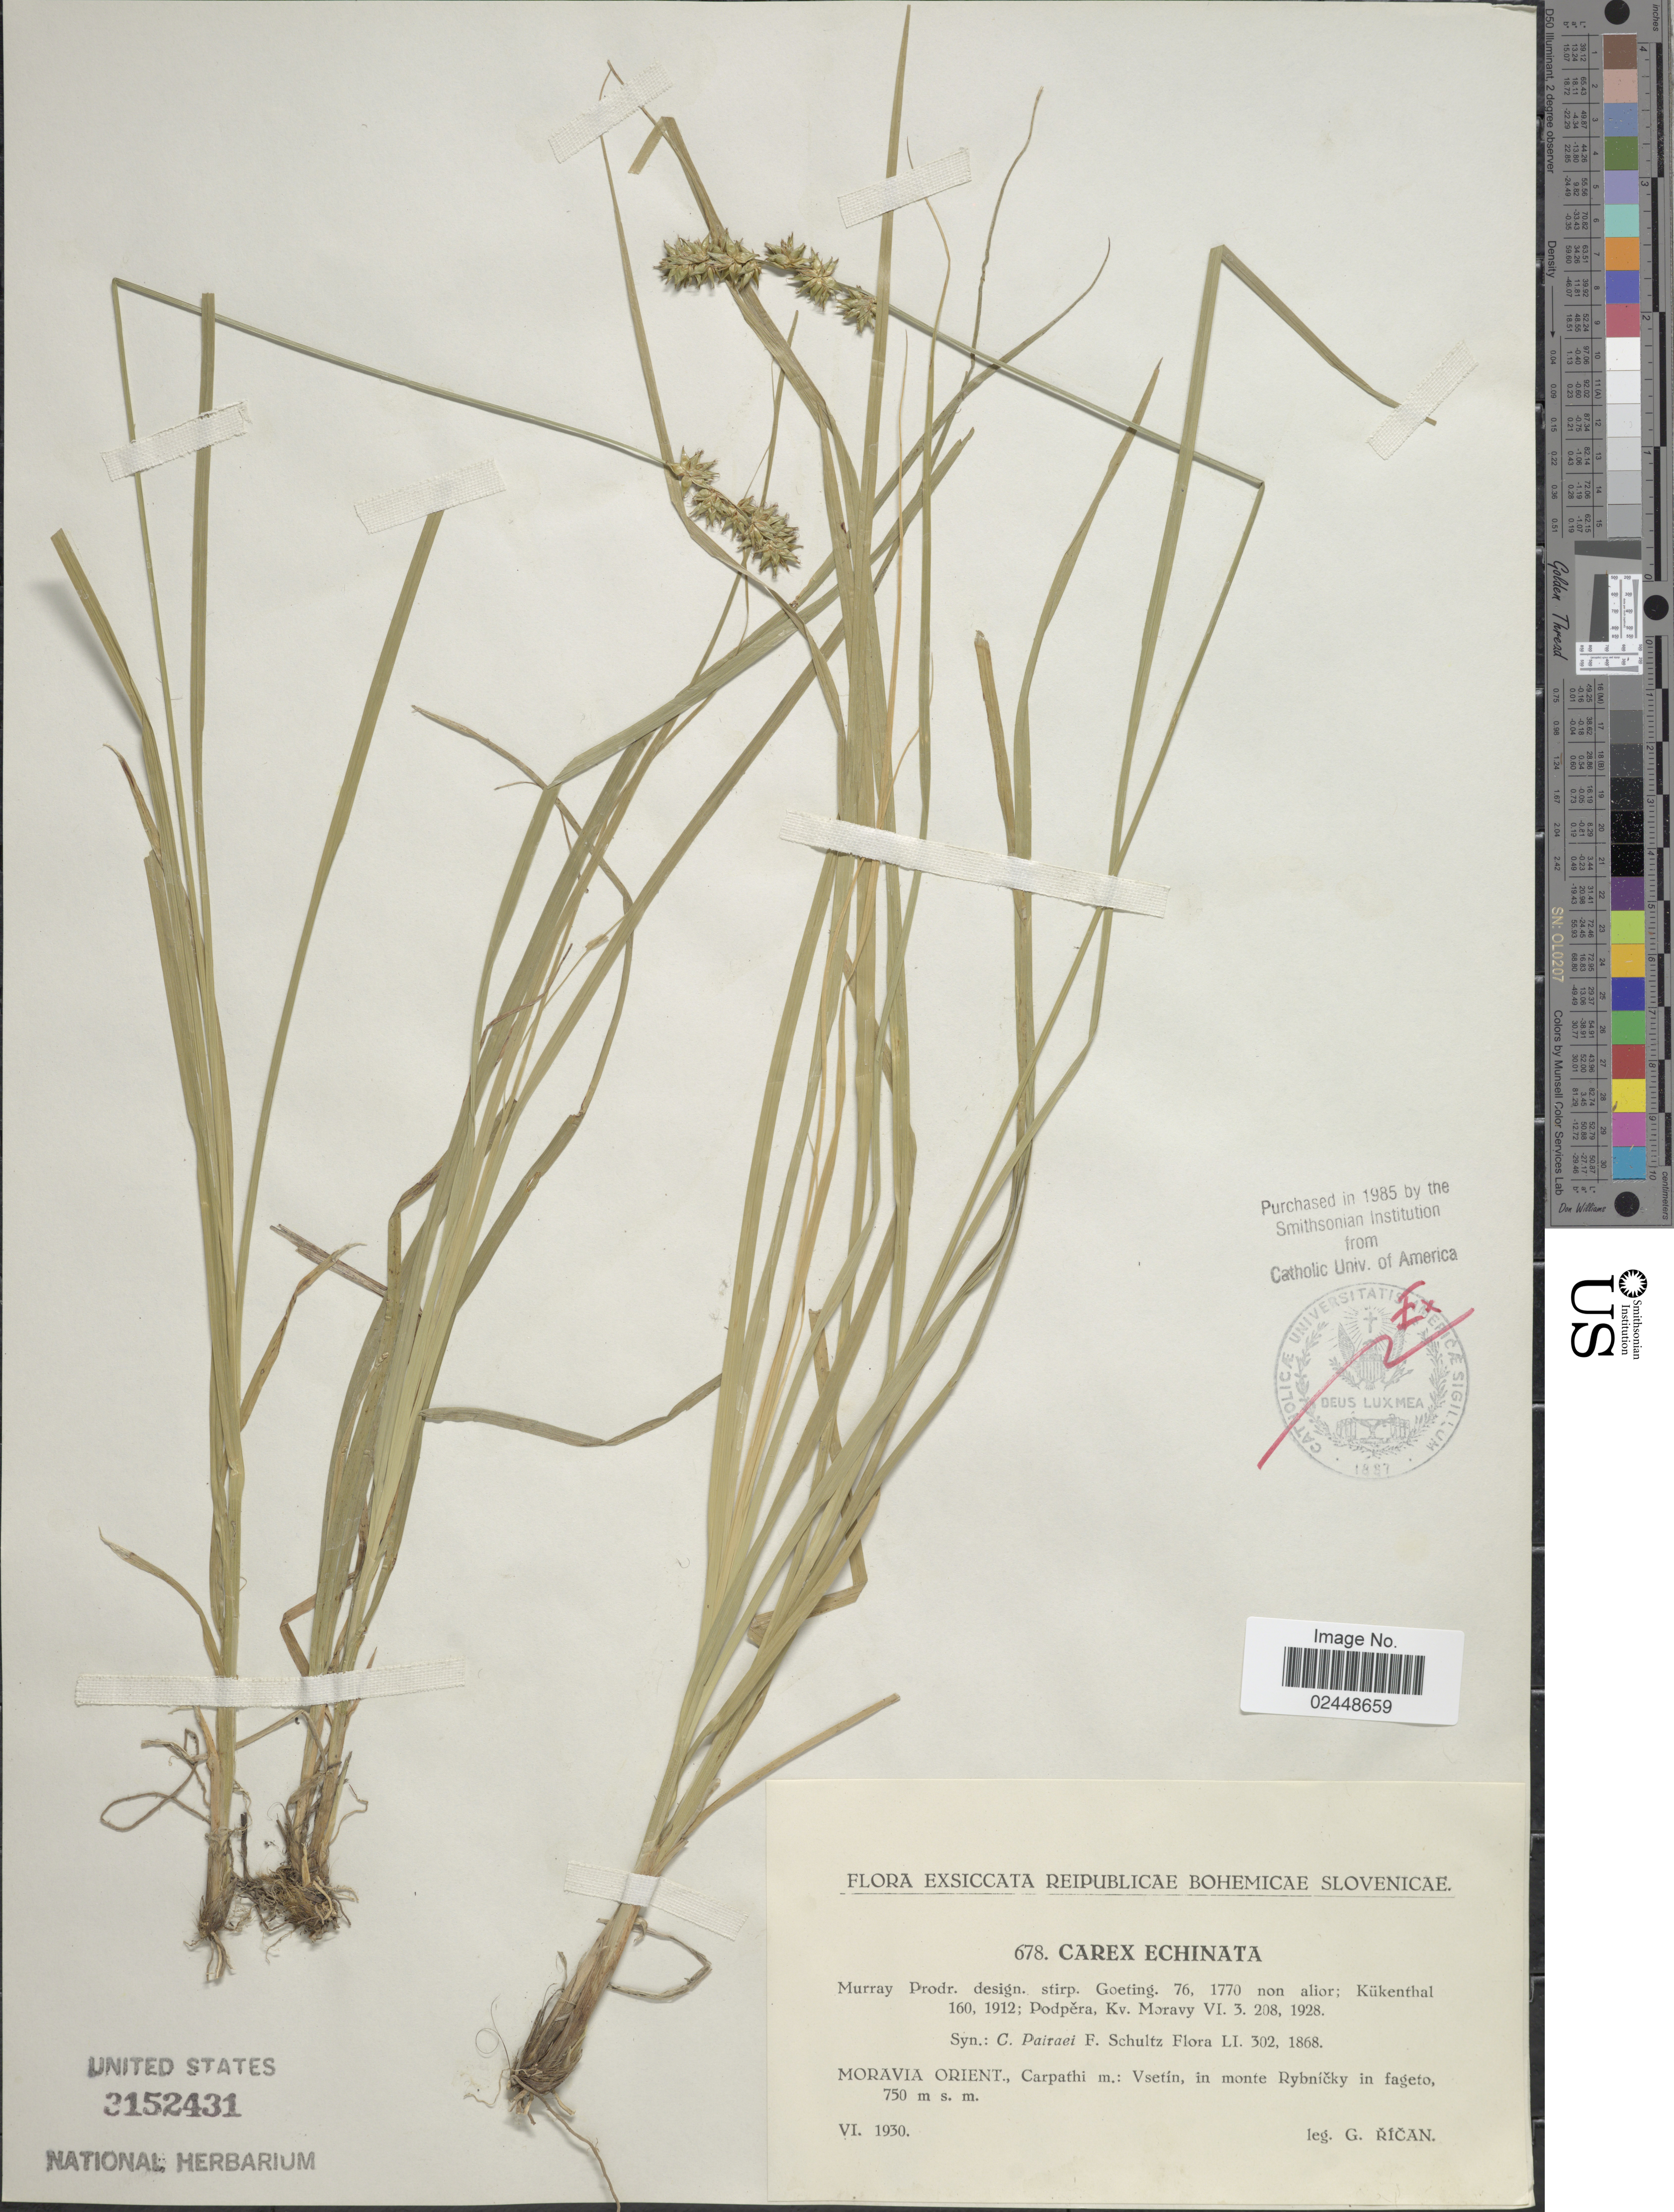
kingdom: Plantae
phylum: Tracheophyta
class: Liliopsida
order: Poales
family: Cyperaceae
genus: Carex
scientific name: Carex echinata subsp. echinata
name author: Murray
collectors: G. Rican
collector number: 678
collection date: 1930-06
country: Czechia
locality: Moravia Orient: Carpathi m.: Vsetin, in monte Rybnicky in fageto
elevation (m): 750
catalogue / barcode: US 3152431